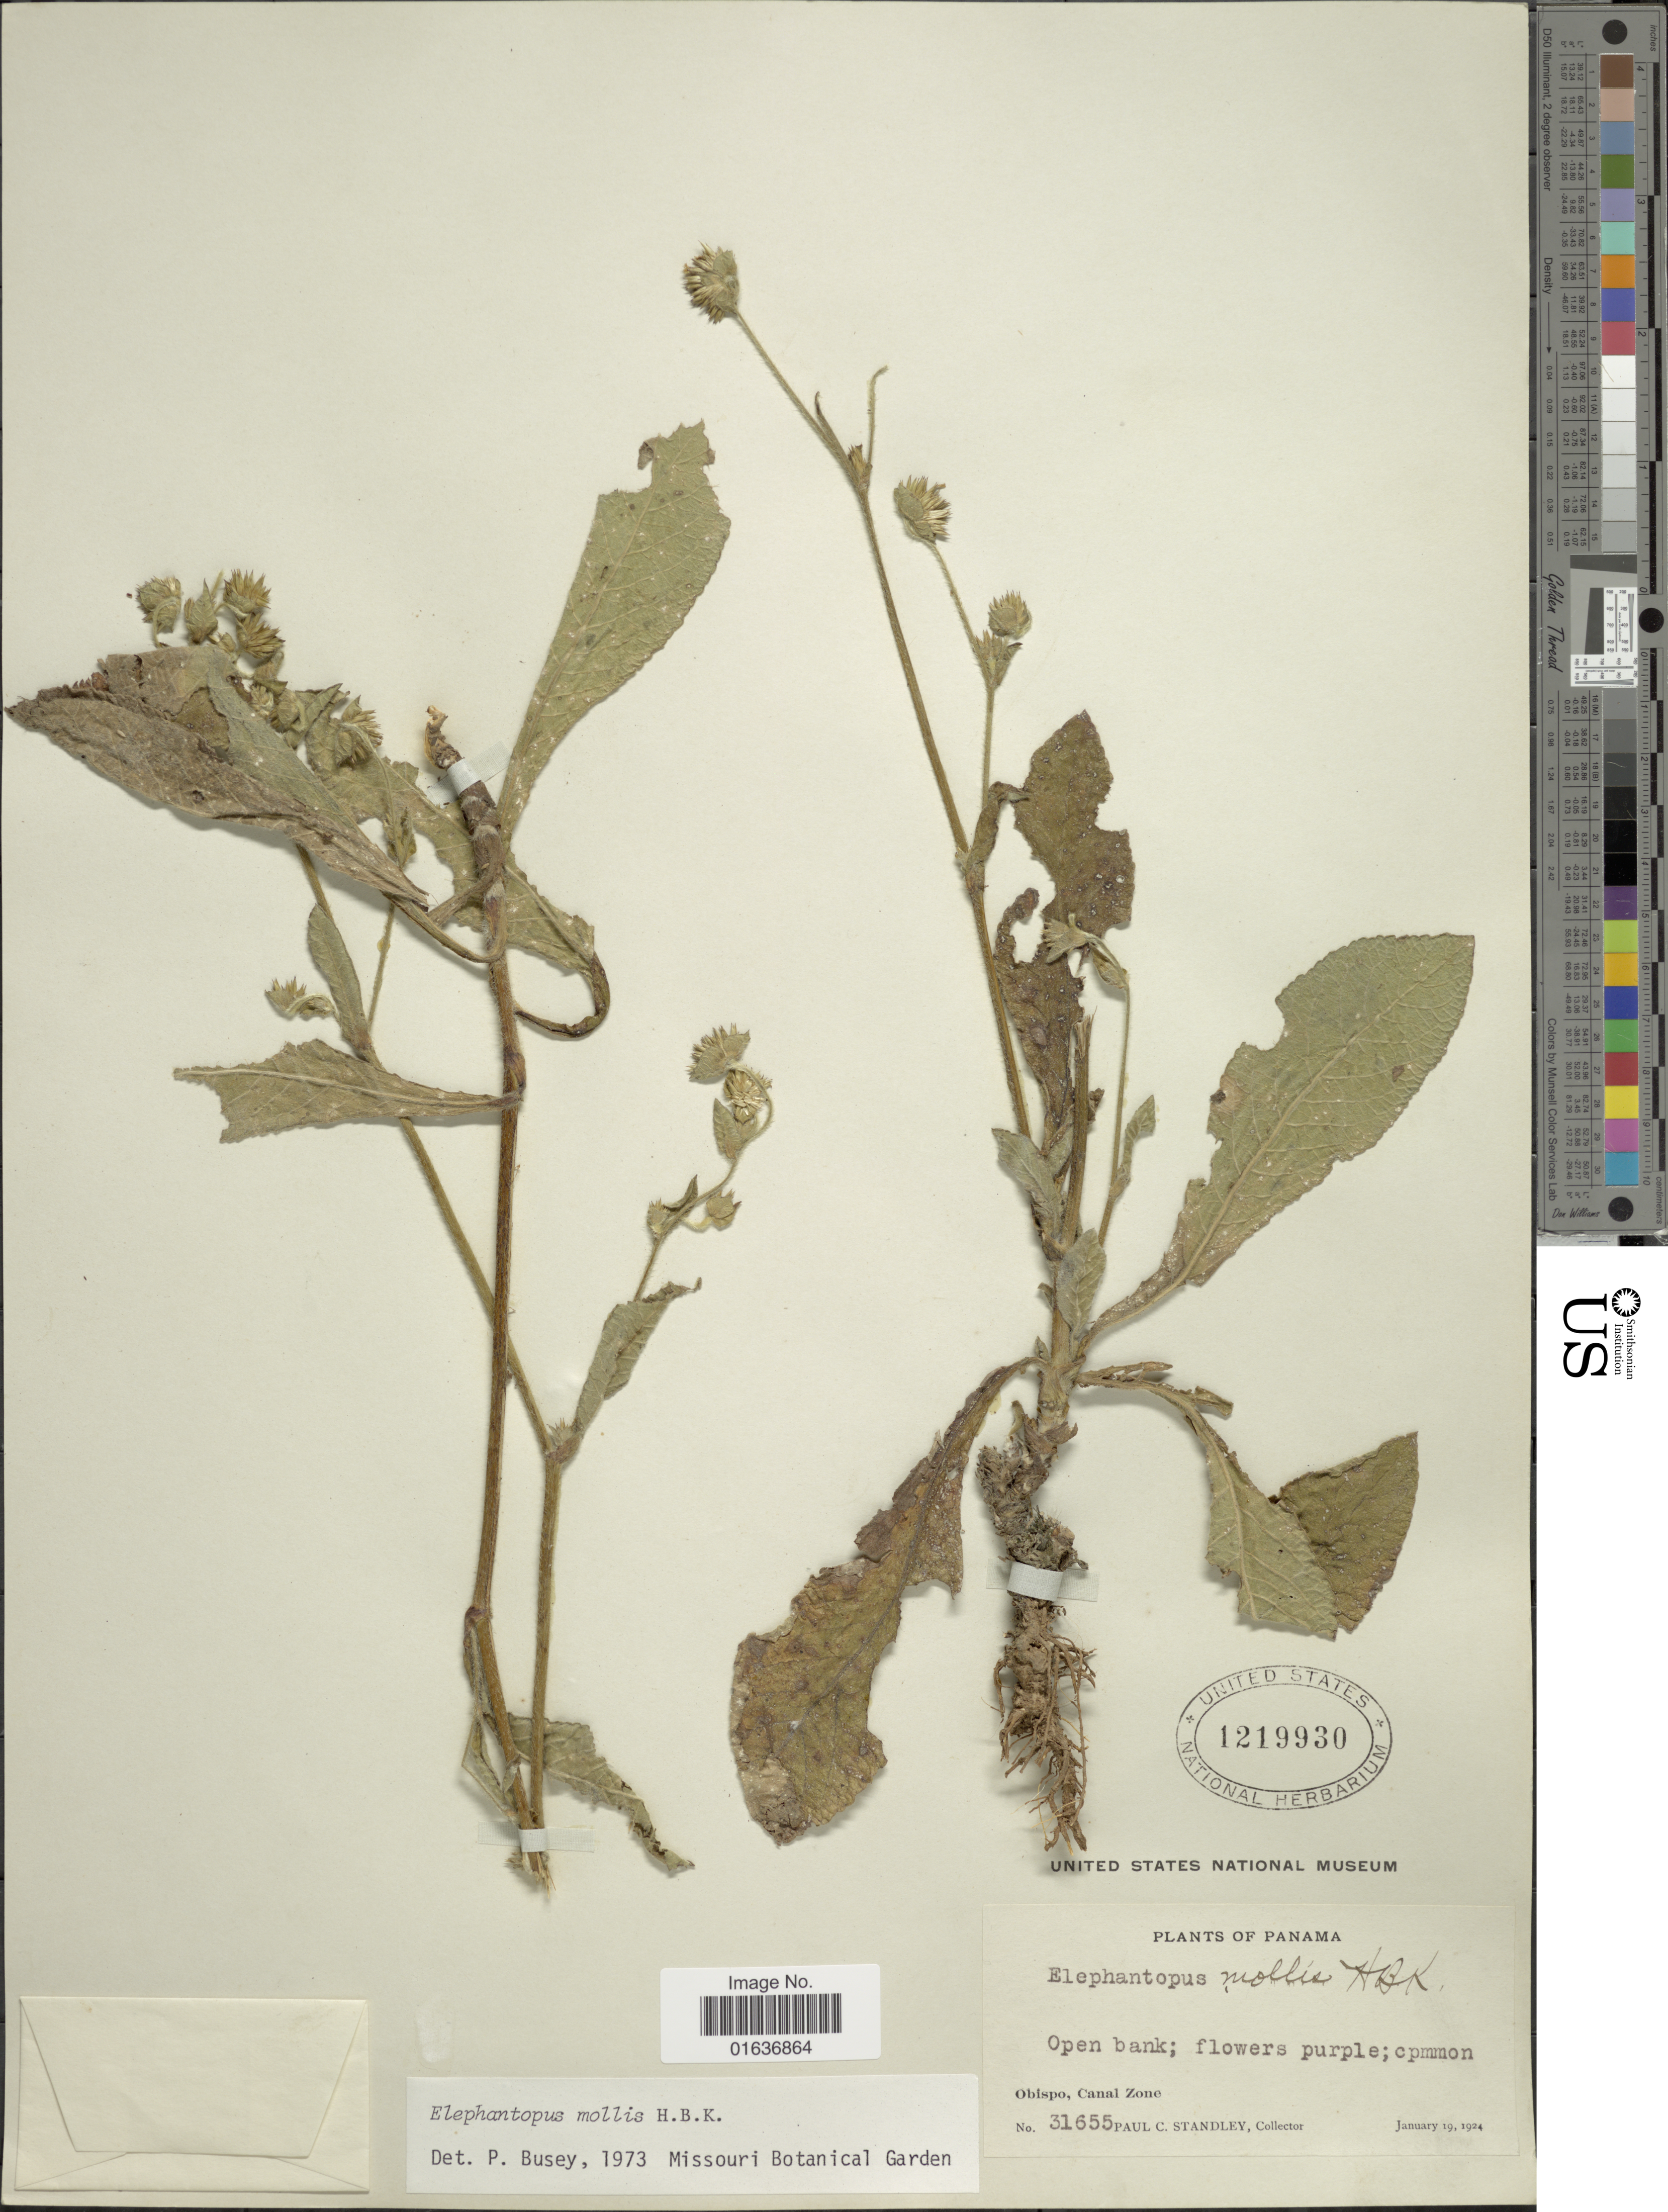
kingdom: Plantae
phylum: Tracheophyta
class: Magnoliopsida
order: Asterales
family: Asteraceae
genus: Elephantopus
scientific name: Elephantopus mollis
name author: Kunth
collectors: P. C. Standley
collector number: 31655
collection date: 1924-01-19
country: Panama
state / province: Colón / Panamá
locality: Open bank, Obispo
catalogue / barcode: US 1219930